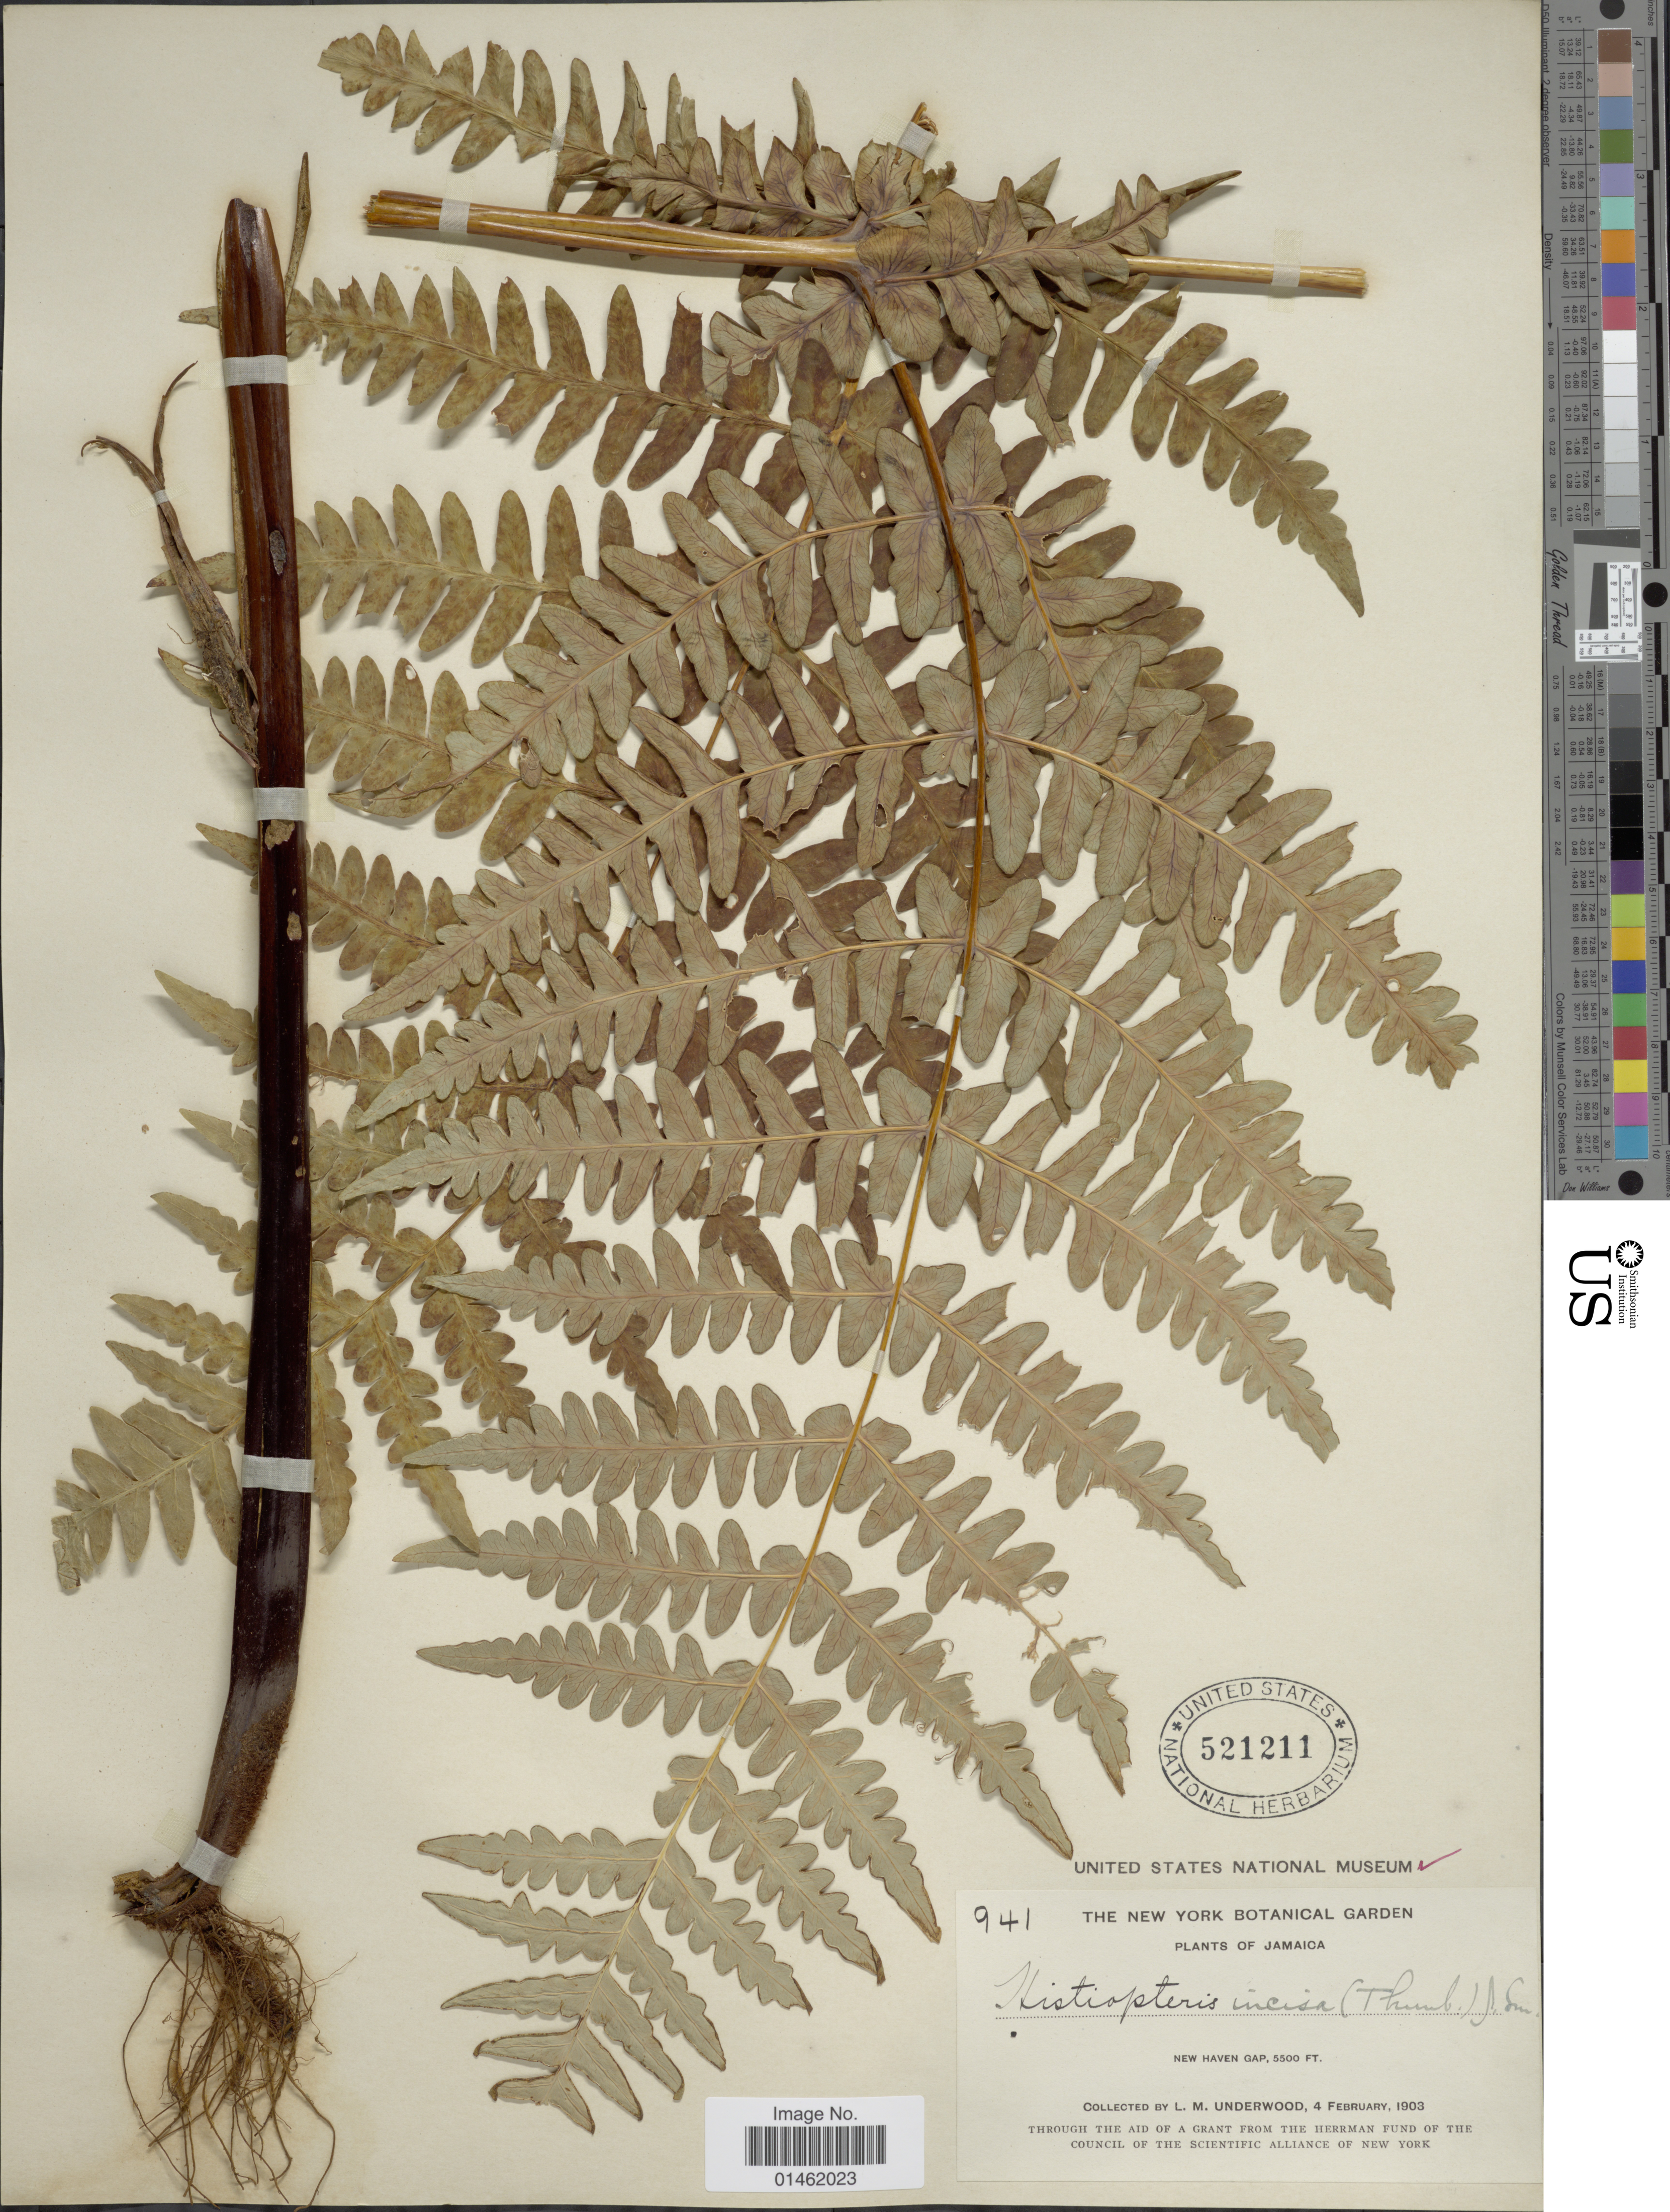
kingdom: Plantae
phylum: Tracheophyta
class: Polypodiopsida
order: Polypodiales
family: Dennstaedtiaceae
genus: Histiopteris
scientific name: Histiopteris incisa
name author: (Thunb.) J. Sm.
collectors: L. M. Underwood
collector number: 941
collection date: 1903-02-04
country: Jamaica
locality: New Haven Gap,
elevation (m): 1676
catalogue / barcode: US 521211